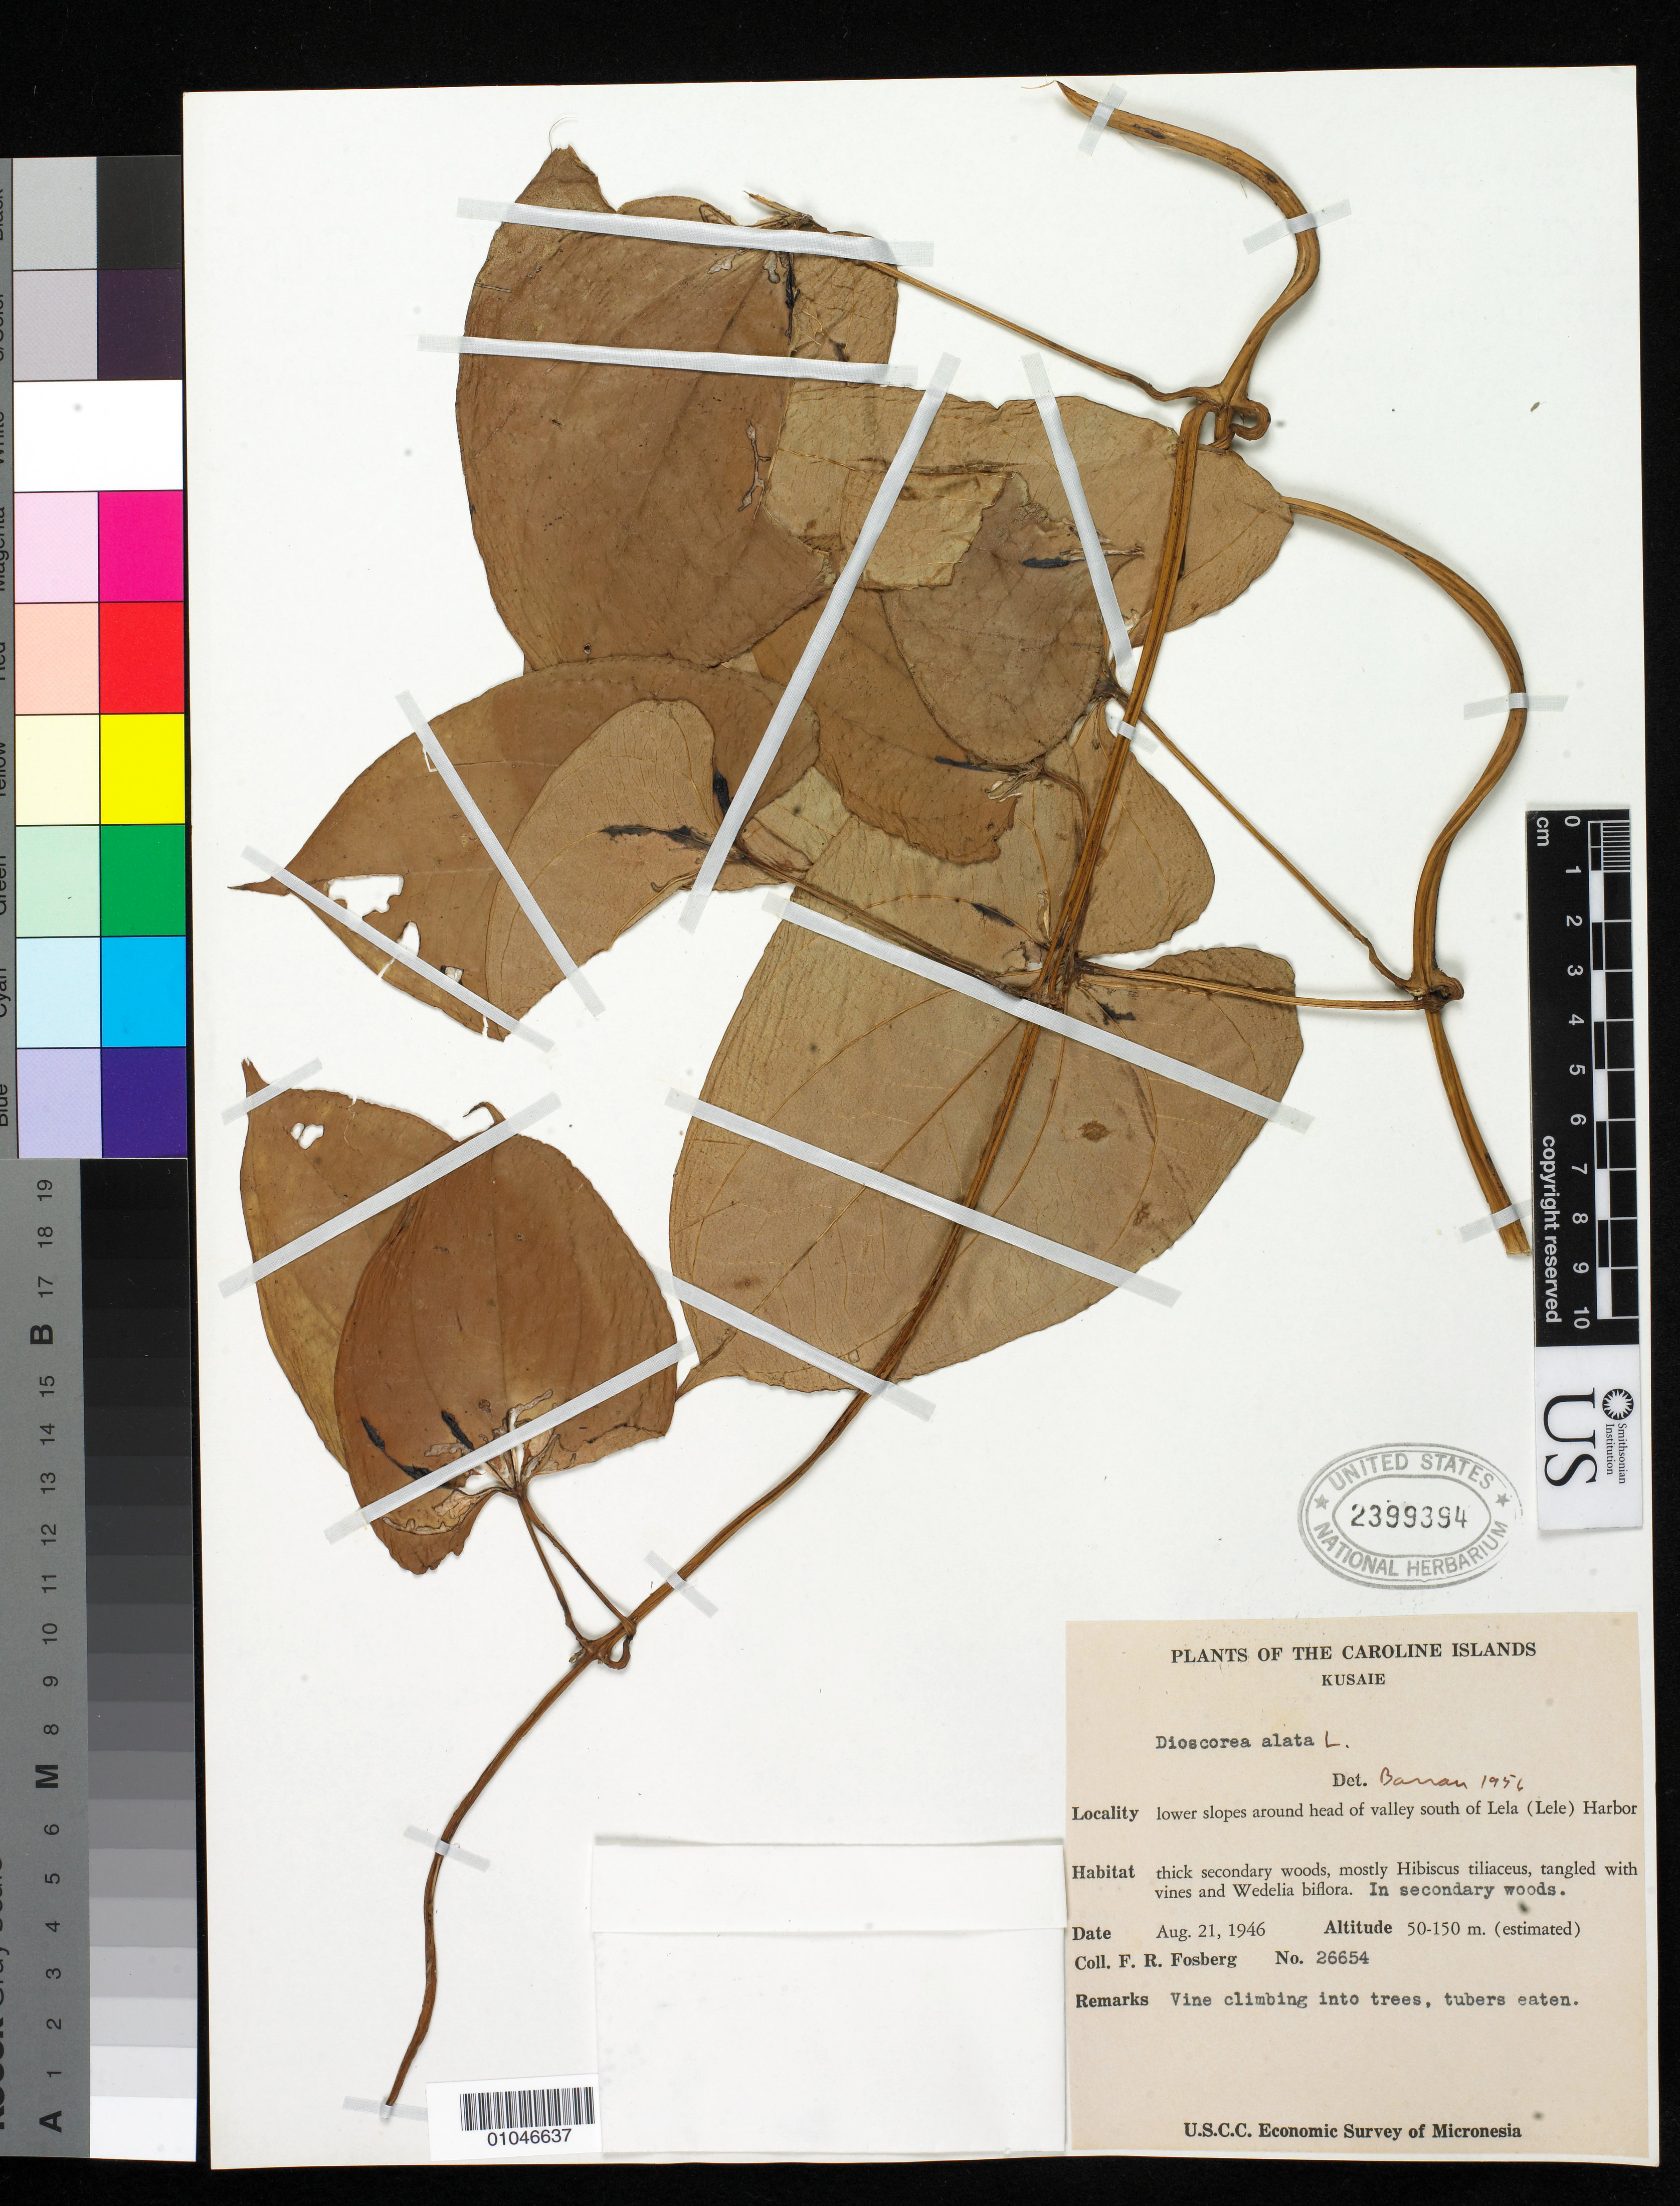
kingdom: Plantae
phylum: Tracheophyta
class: Liliopsida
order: Dioscoreales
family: Dioscoreaceae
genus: Dioscorea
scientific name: Dioscorea alata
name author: L.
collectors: F. R. Fosberg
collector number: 28854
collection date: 1946-08-21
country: Micronesia, Federated States of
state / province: Kosrae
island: Kosrae [Kusaie]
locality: Lower slopes around head of valley S of Lela (Lele) Harbor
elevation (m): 50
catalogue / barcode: US 2399394